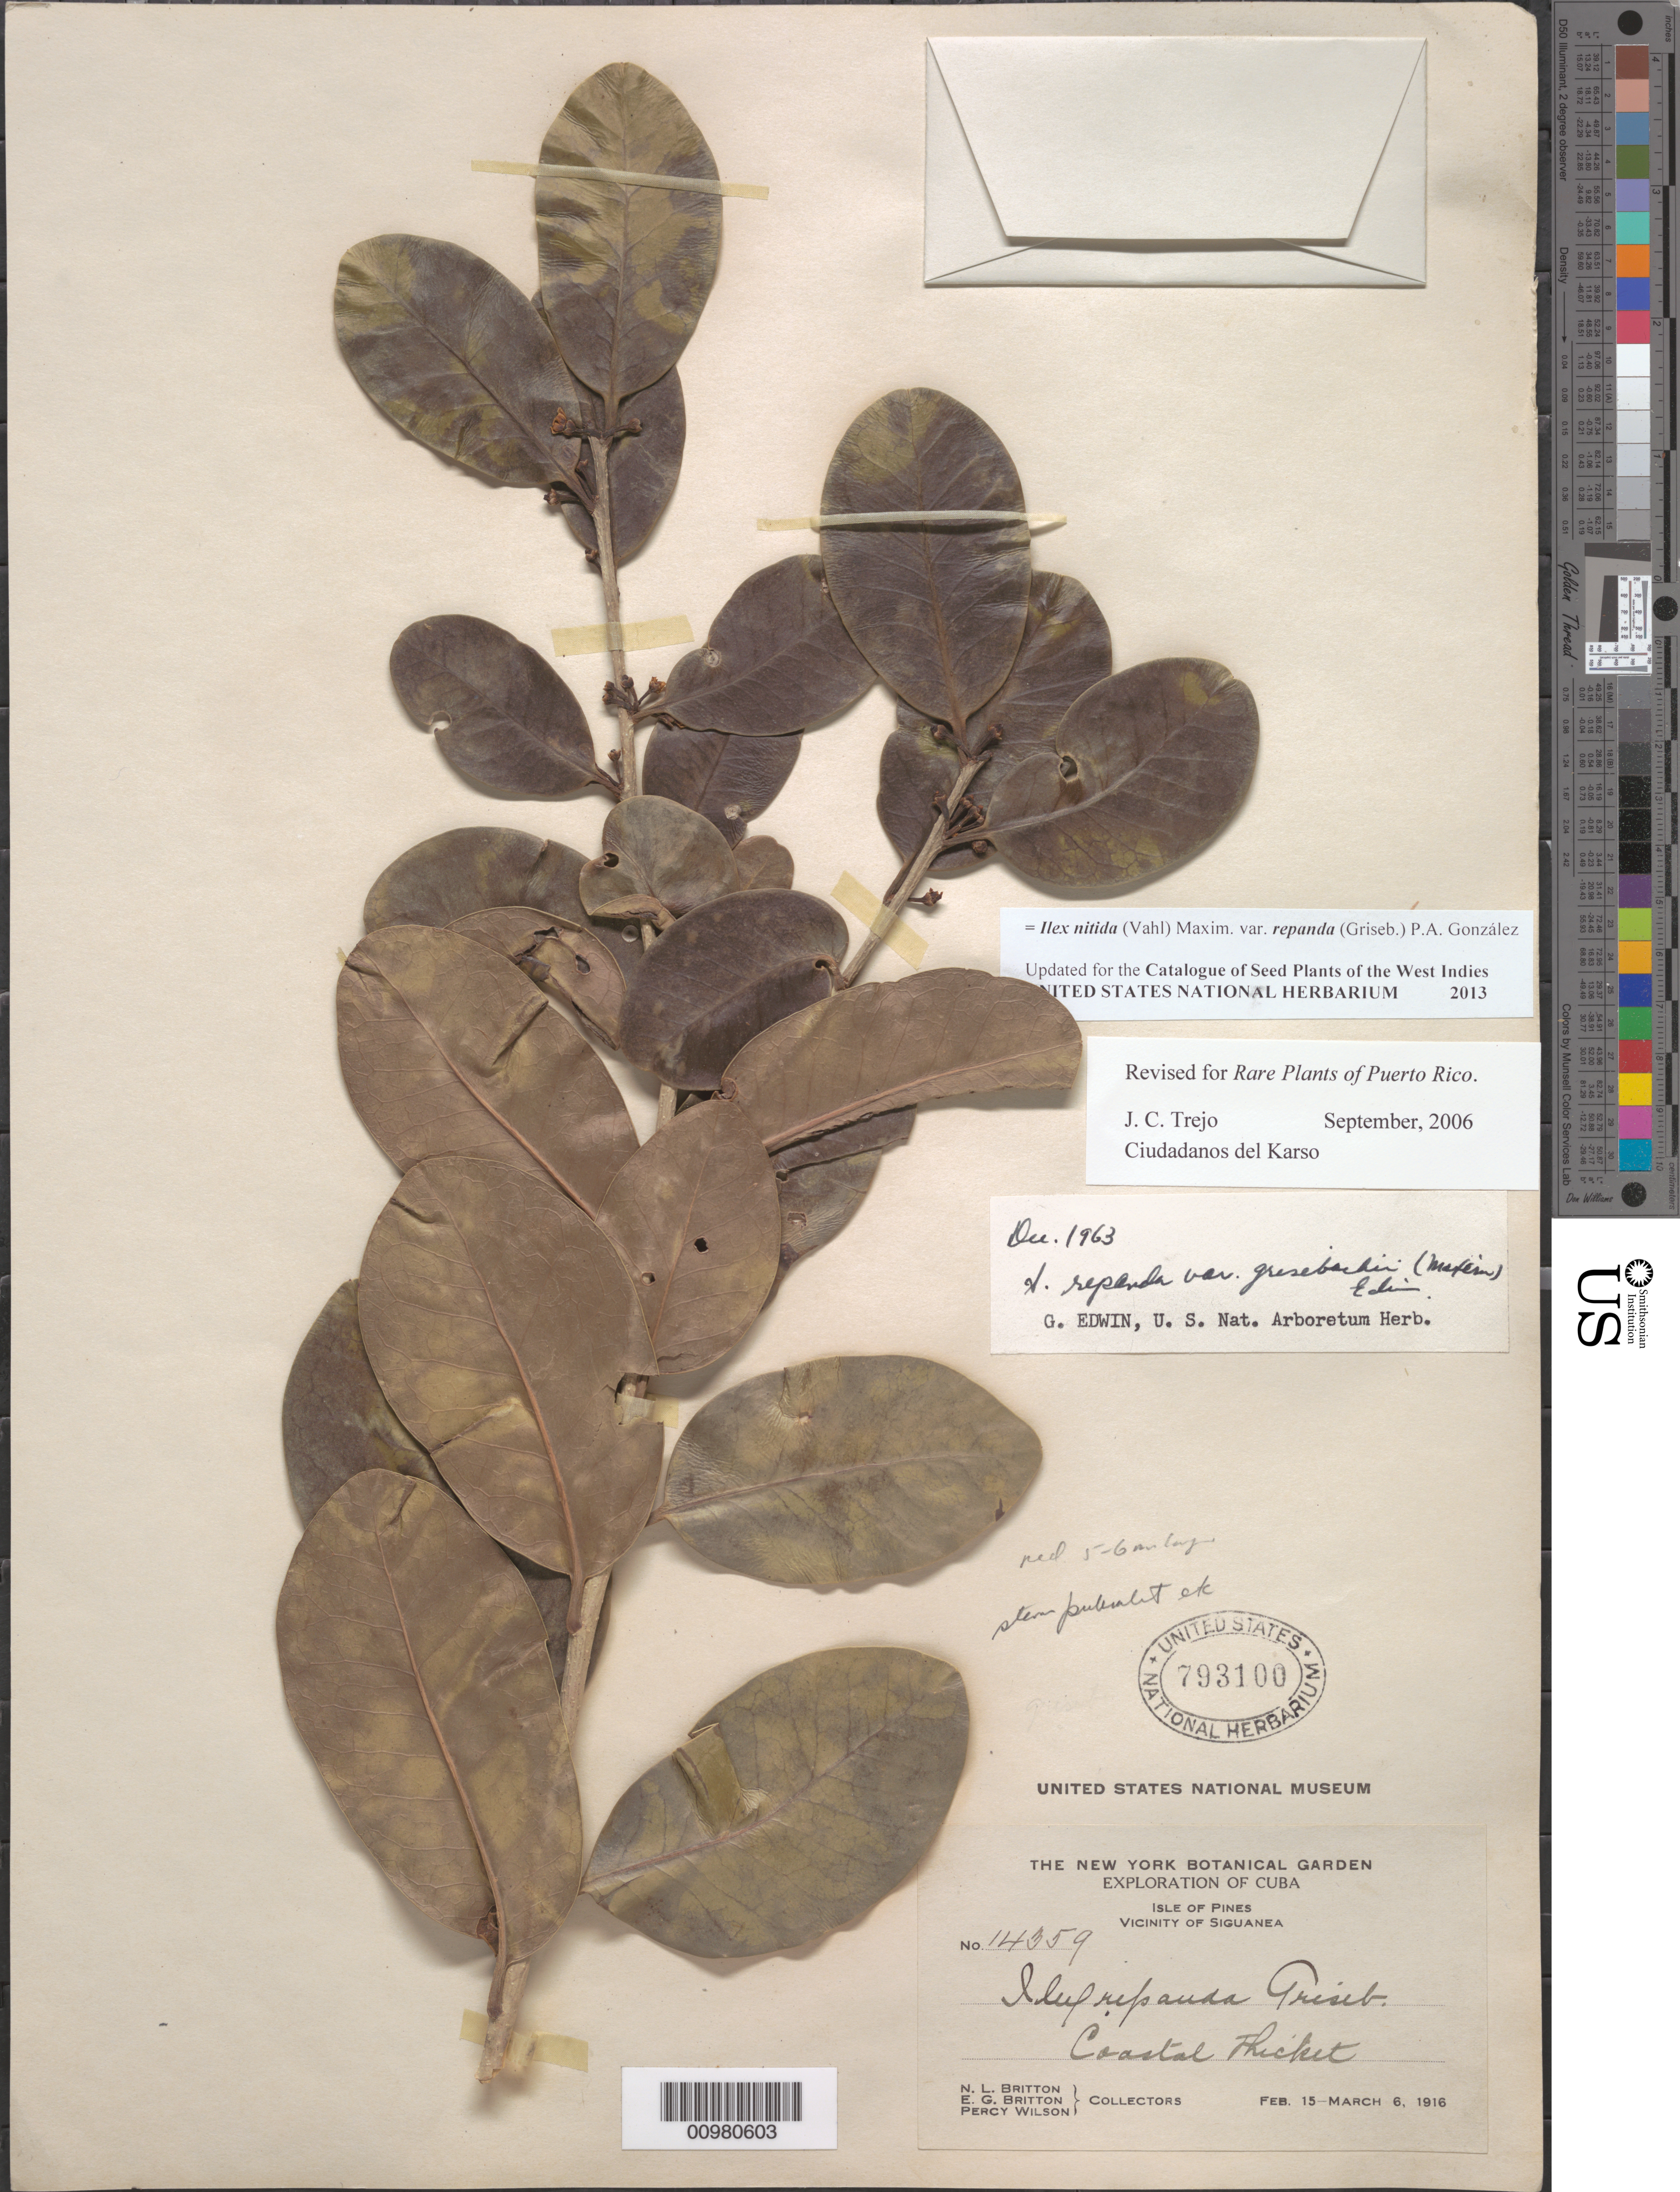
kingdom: Plantae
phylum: Tracheophyta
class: Magnoliopsida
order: Aquifoliales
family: Aquifoliaceae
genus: Ilex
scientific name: Ilex nitida var. repanda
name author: (Griseb.) P. A. González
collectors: N. Britton, E. G. Britton & P. Wilson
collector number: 14359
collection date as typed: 15 Feb 1916 to 06 Mar 1916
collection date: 1916-02-15/1916-03-06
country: Cuba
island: Isla de la Juventud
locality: Siguanea, vicinity of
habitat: Coastal thicket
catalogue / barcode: US 793100